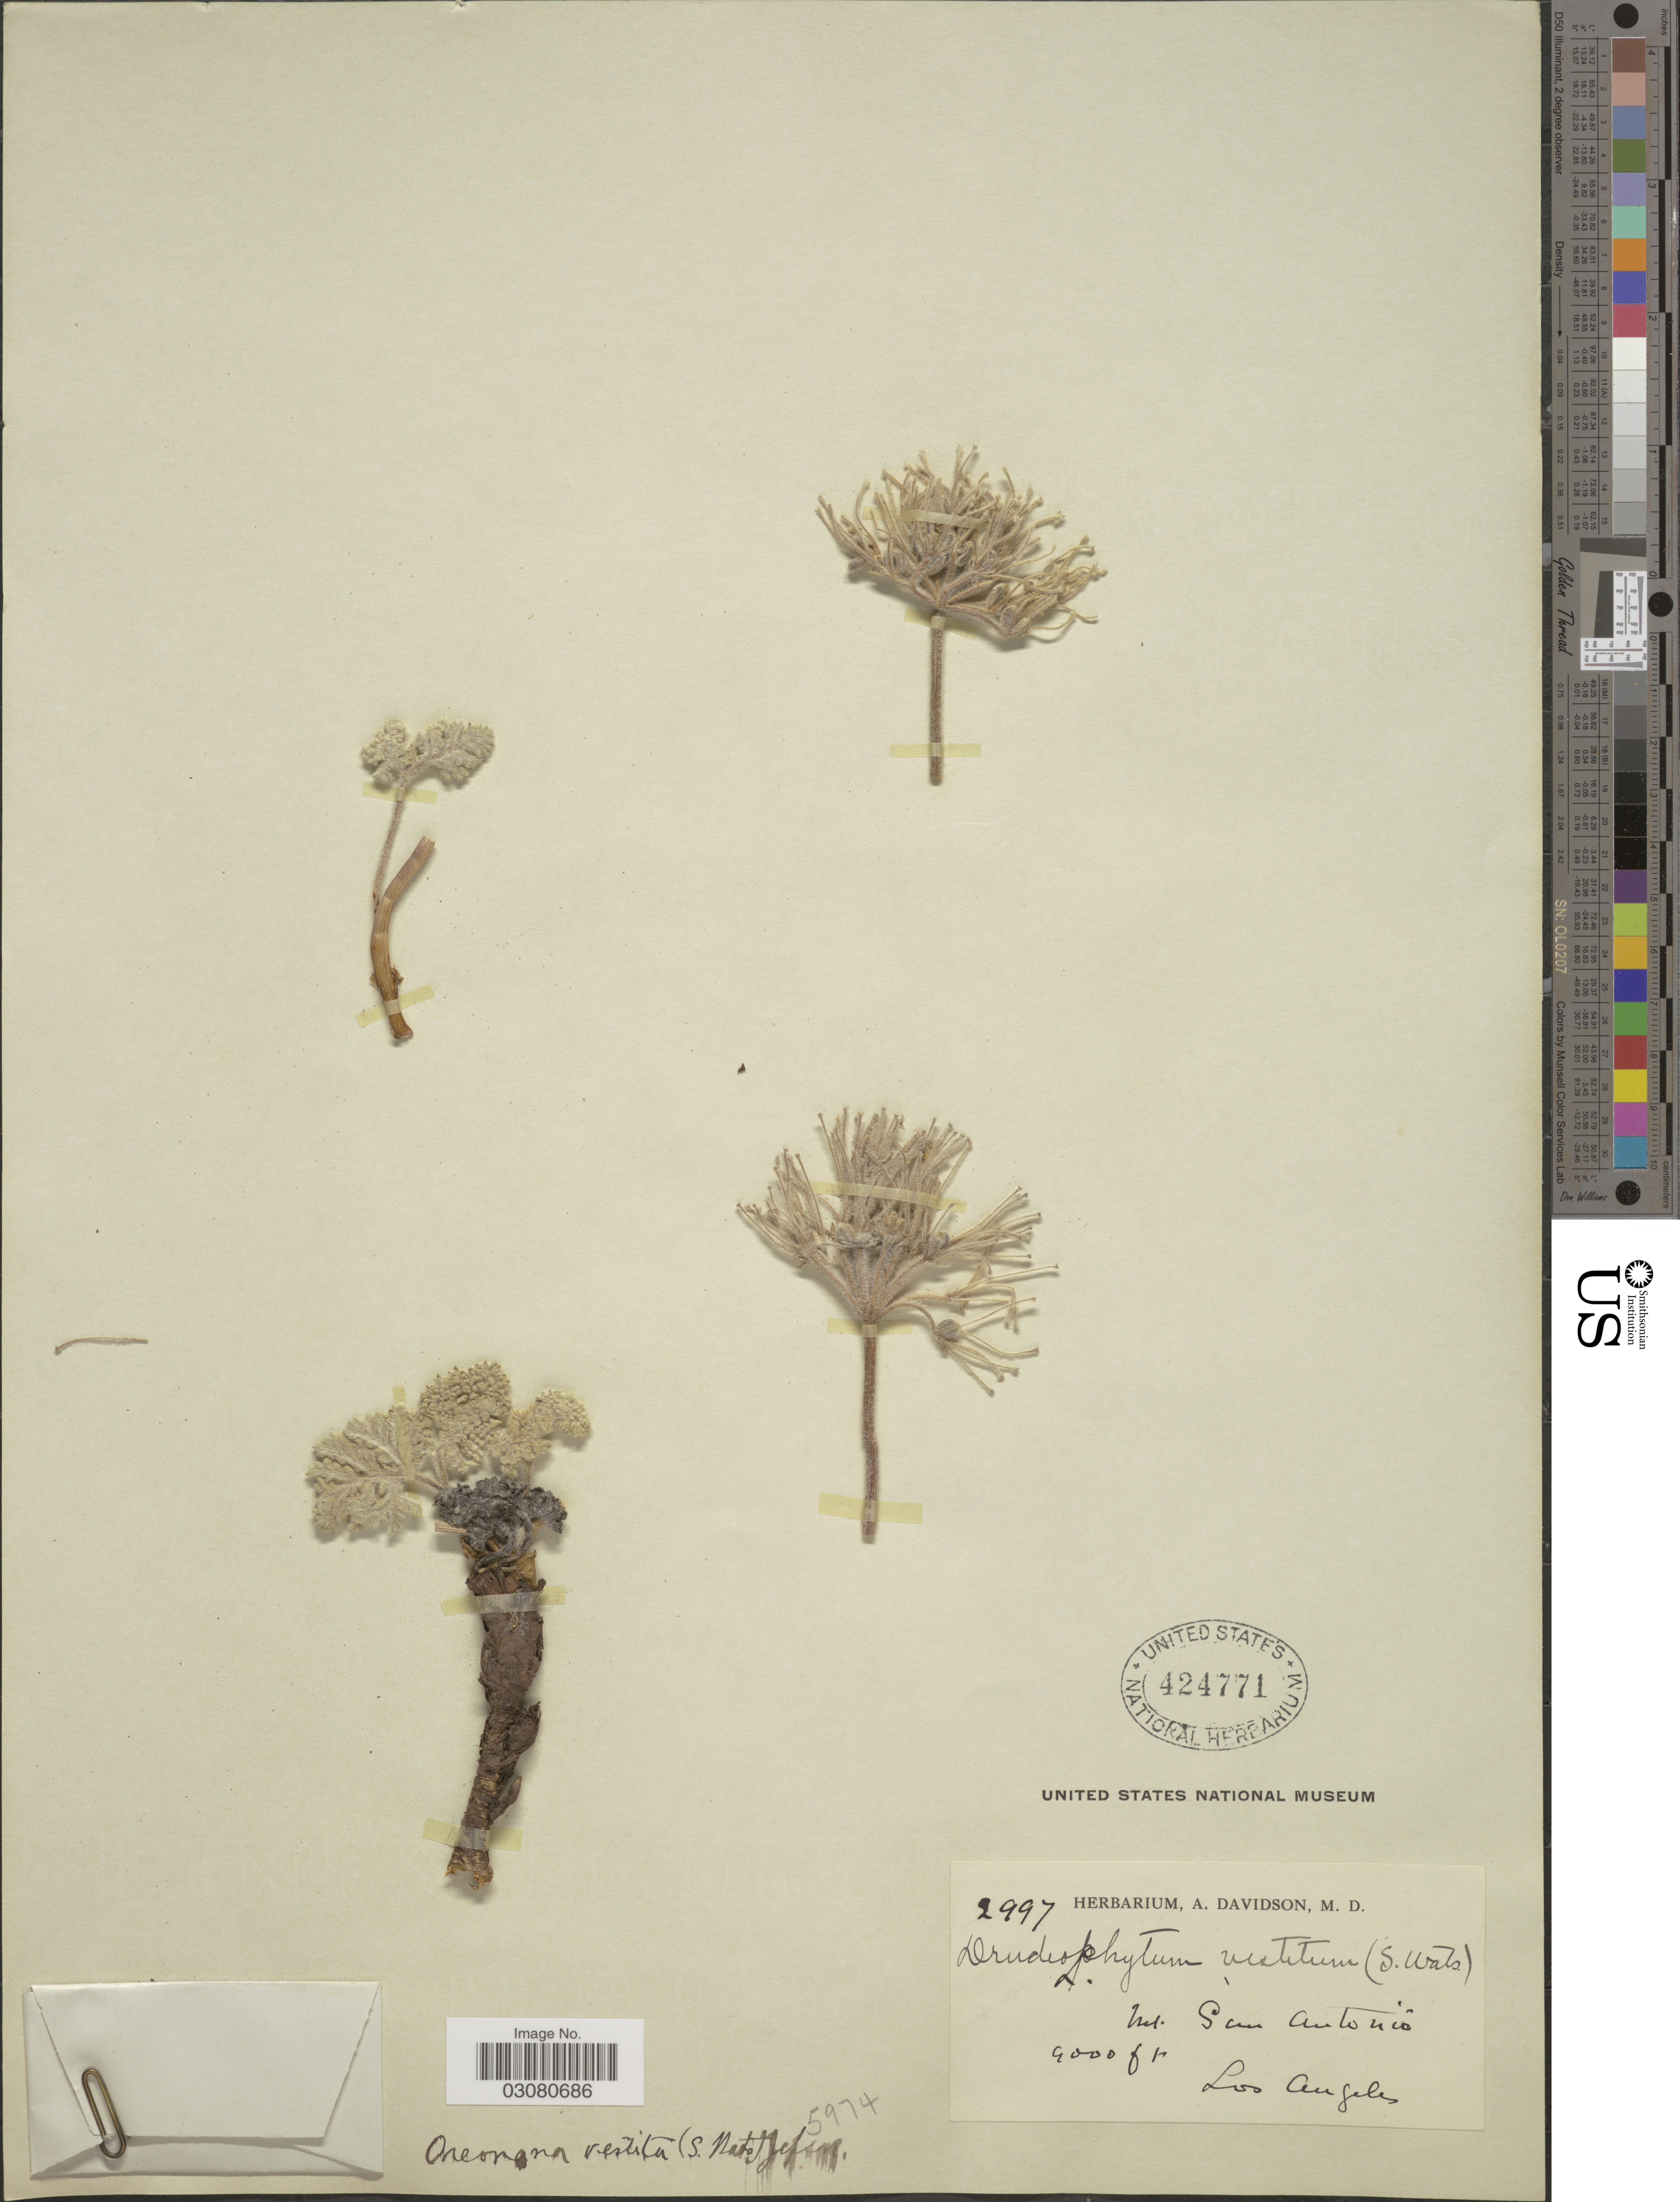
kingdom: Plantae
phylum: Tracheophyta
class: Magnoliopsida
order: Apiales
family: Apiaceae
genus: Oreonana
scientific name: Oreonana vestita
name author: (S. Watson) Jeps.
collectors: ex herb. A. Davidson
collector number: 2997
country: United States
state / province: California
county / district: Los Angeles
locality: Mt. San Antonio. Los Angeles.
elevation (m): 2743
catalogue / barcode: US 424771